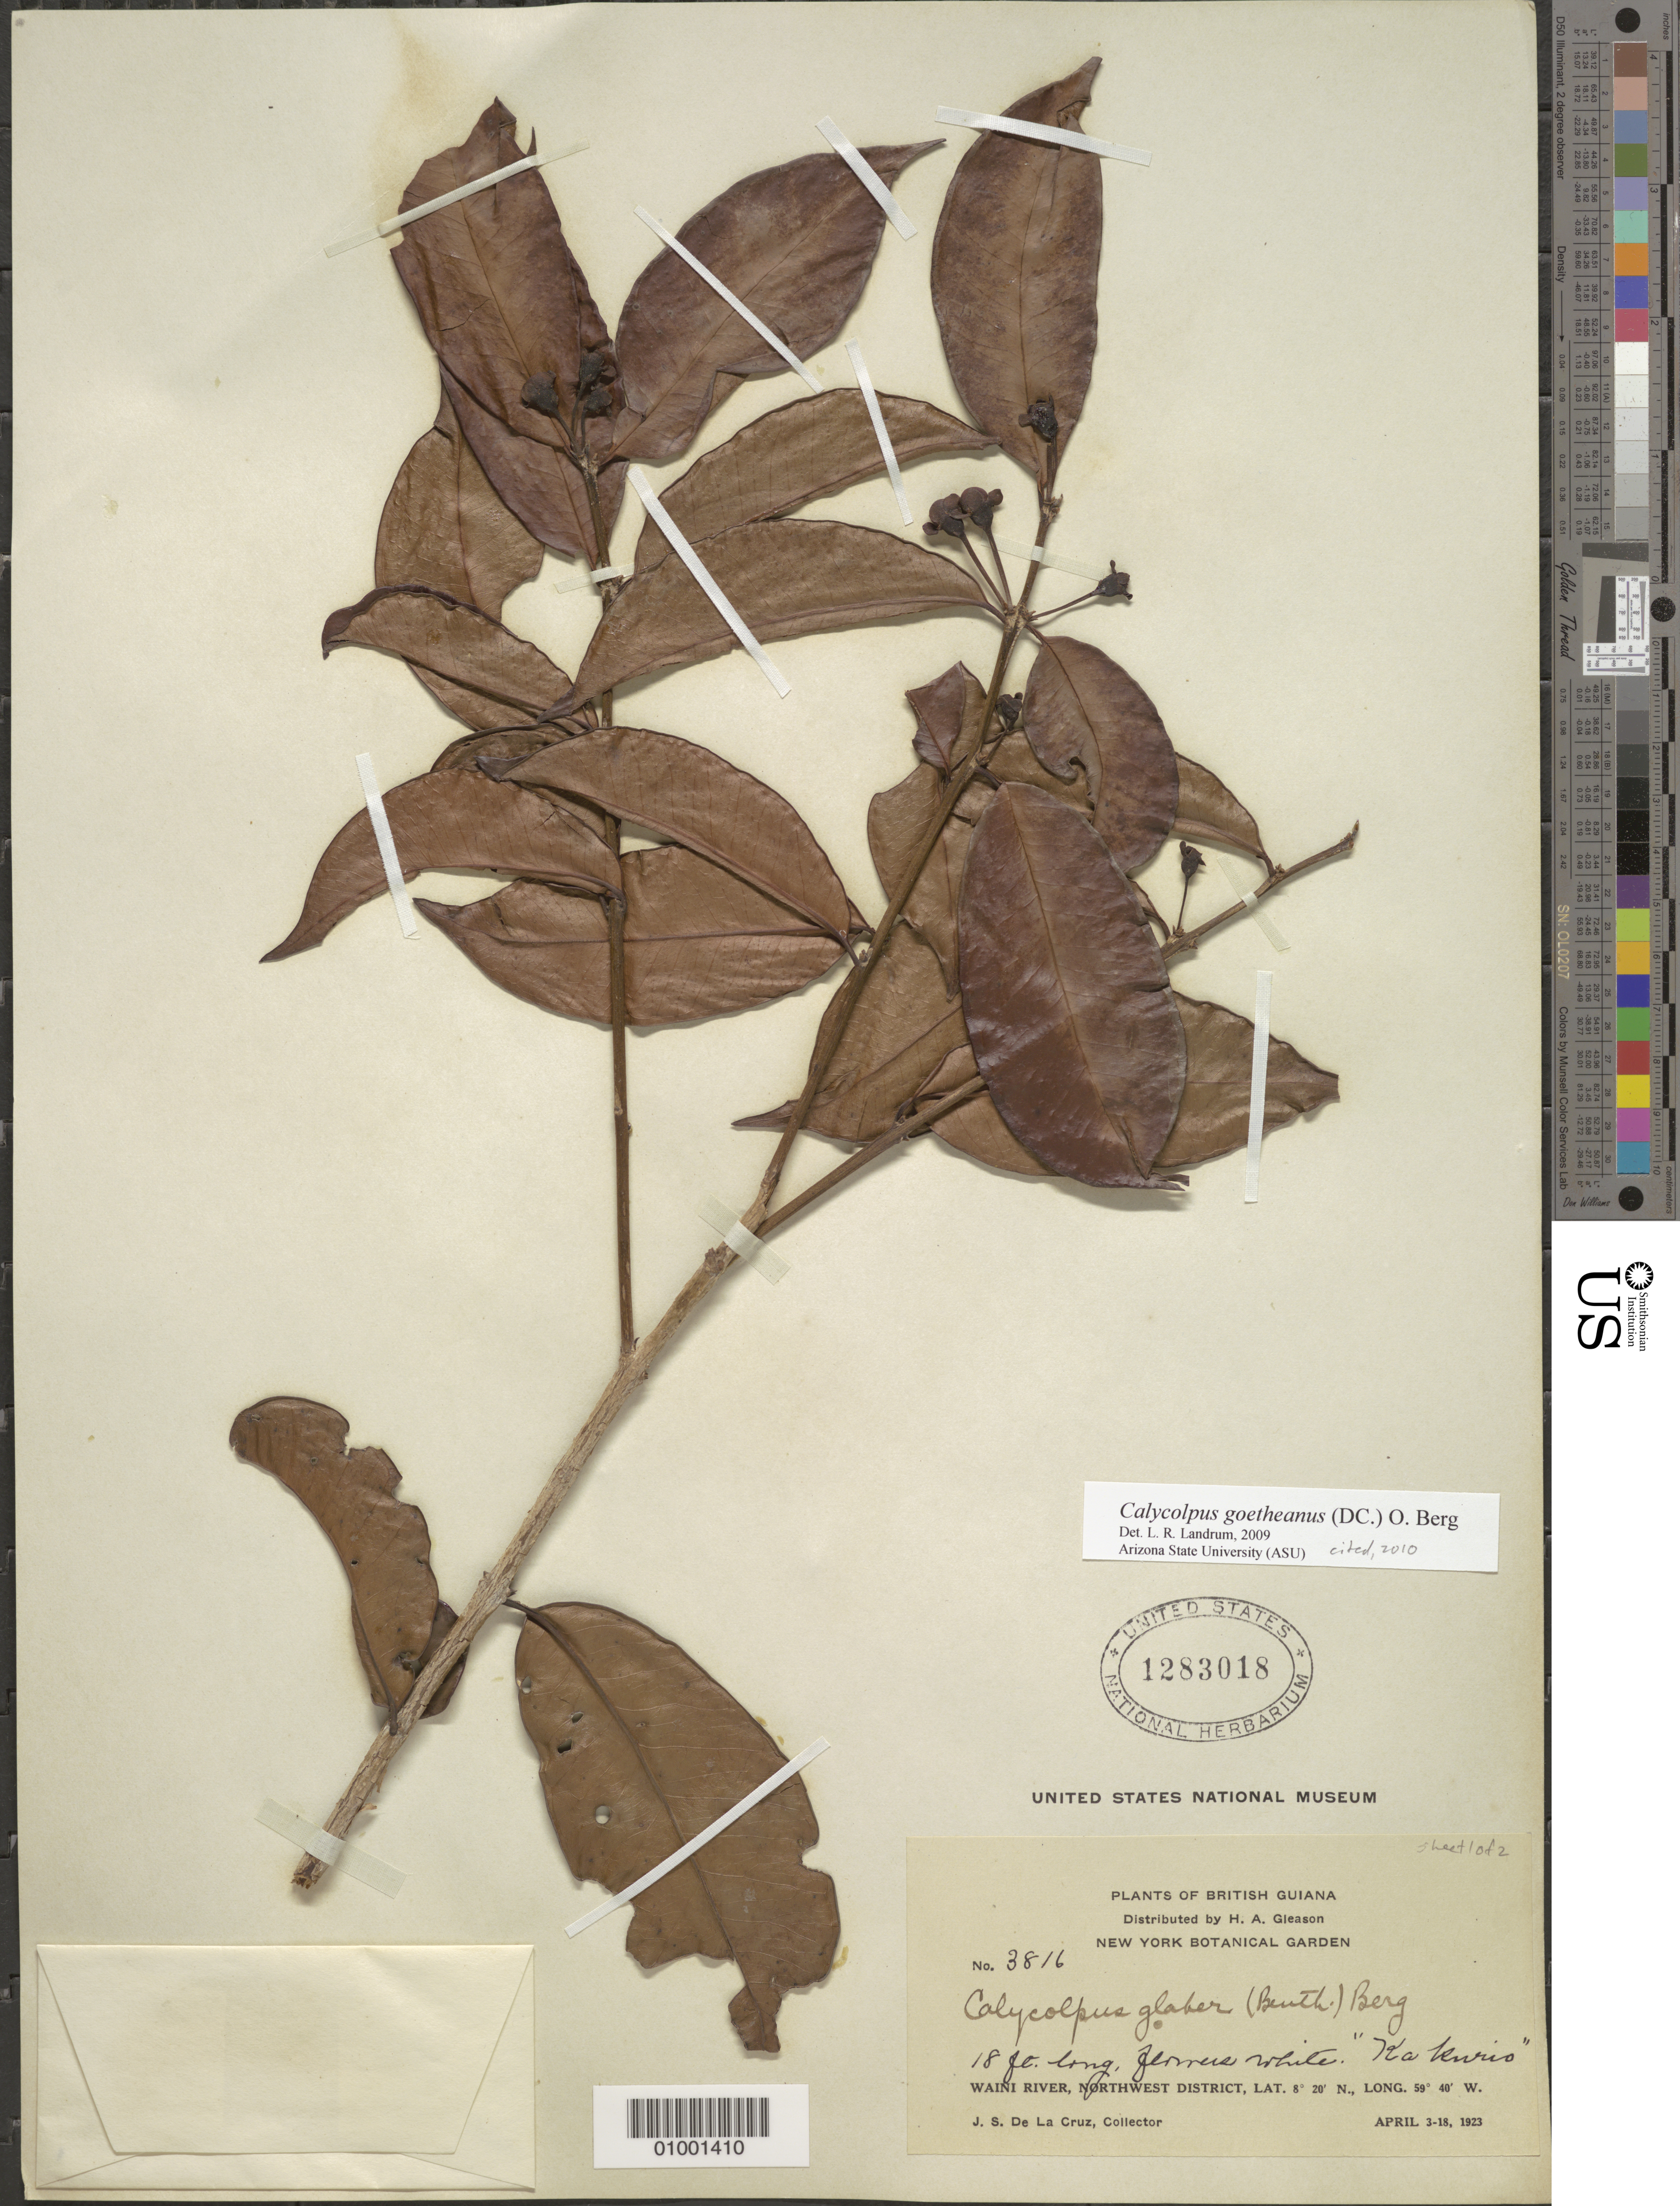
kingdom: Plantae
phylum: Tracheophyta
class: Magnoliopsida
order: Myrtales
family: Myrtaceae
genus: Calycolpus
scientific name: Calycolpus goetheanus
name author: (DC.) O. Berg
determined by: Landrum, L. R.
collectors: J. S. de la Cruz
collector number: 3816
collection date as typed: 3-Apr-23 to 18-Apr-23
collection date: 1923-04-03/1923-04-18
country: Guyana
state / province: Barima-Waini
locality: Waini R., NW District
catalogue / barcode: US 1283018